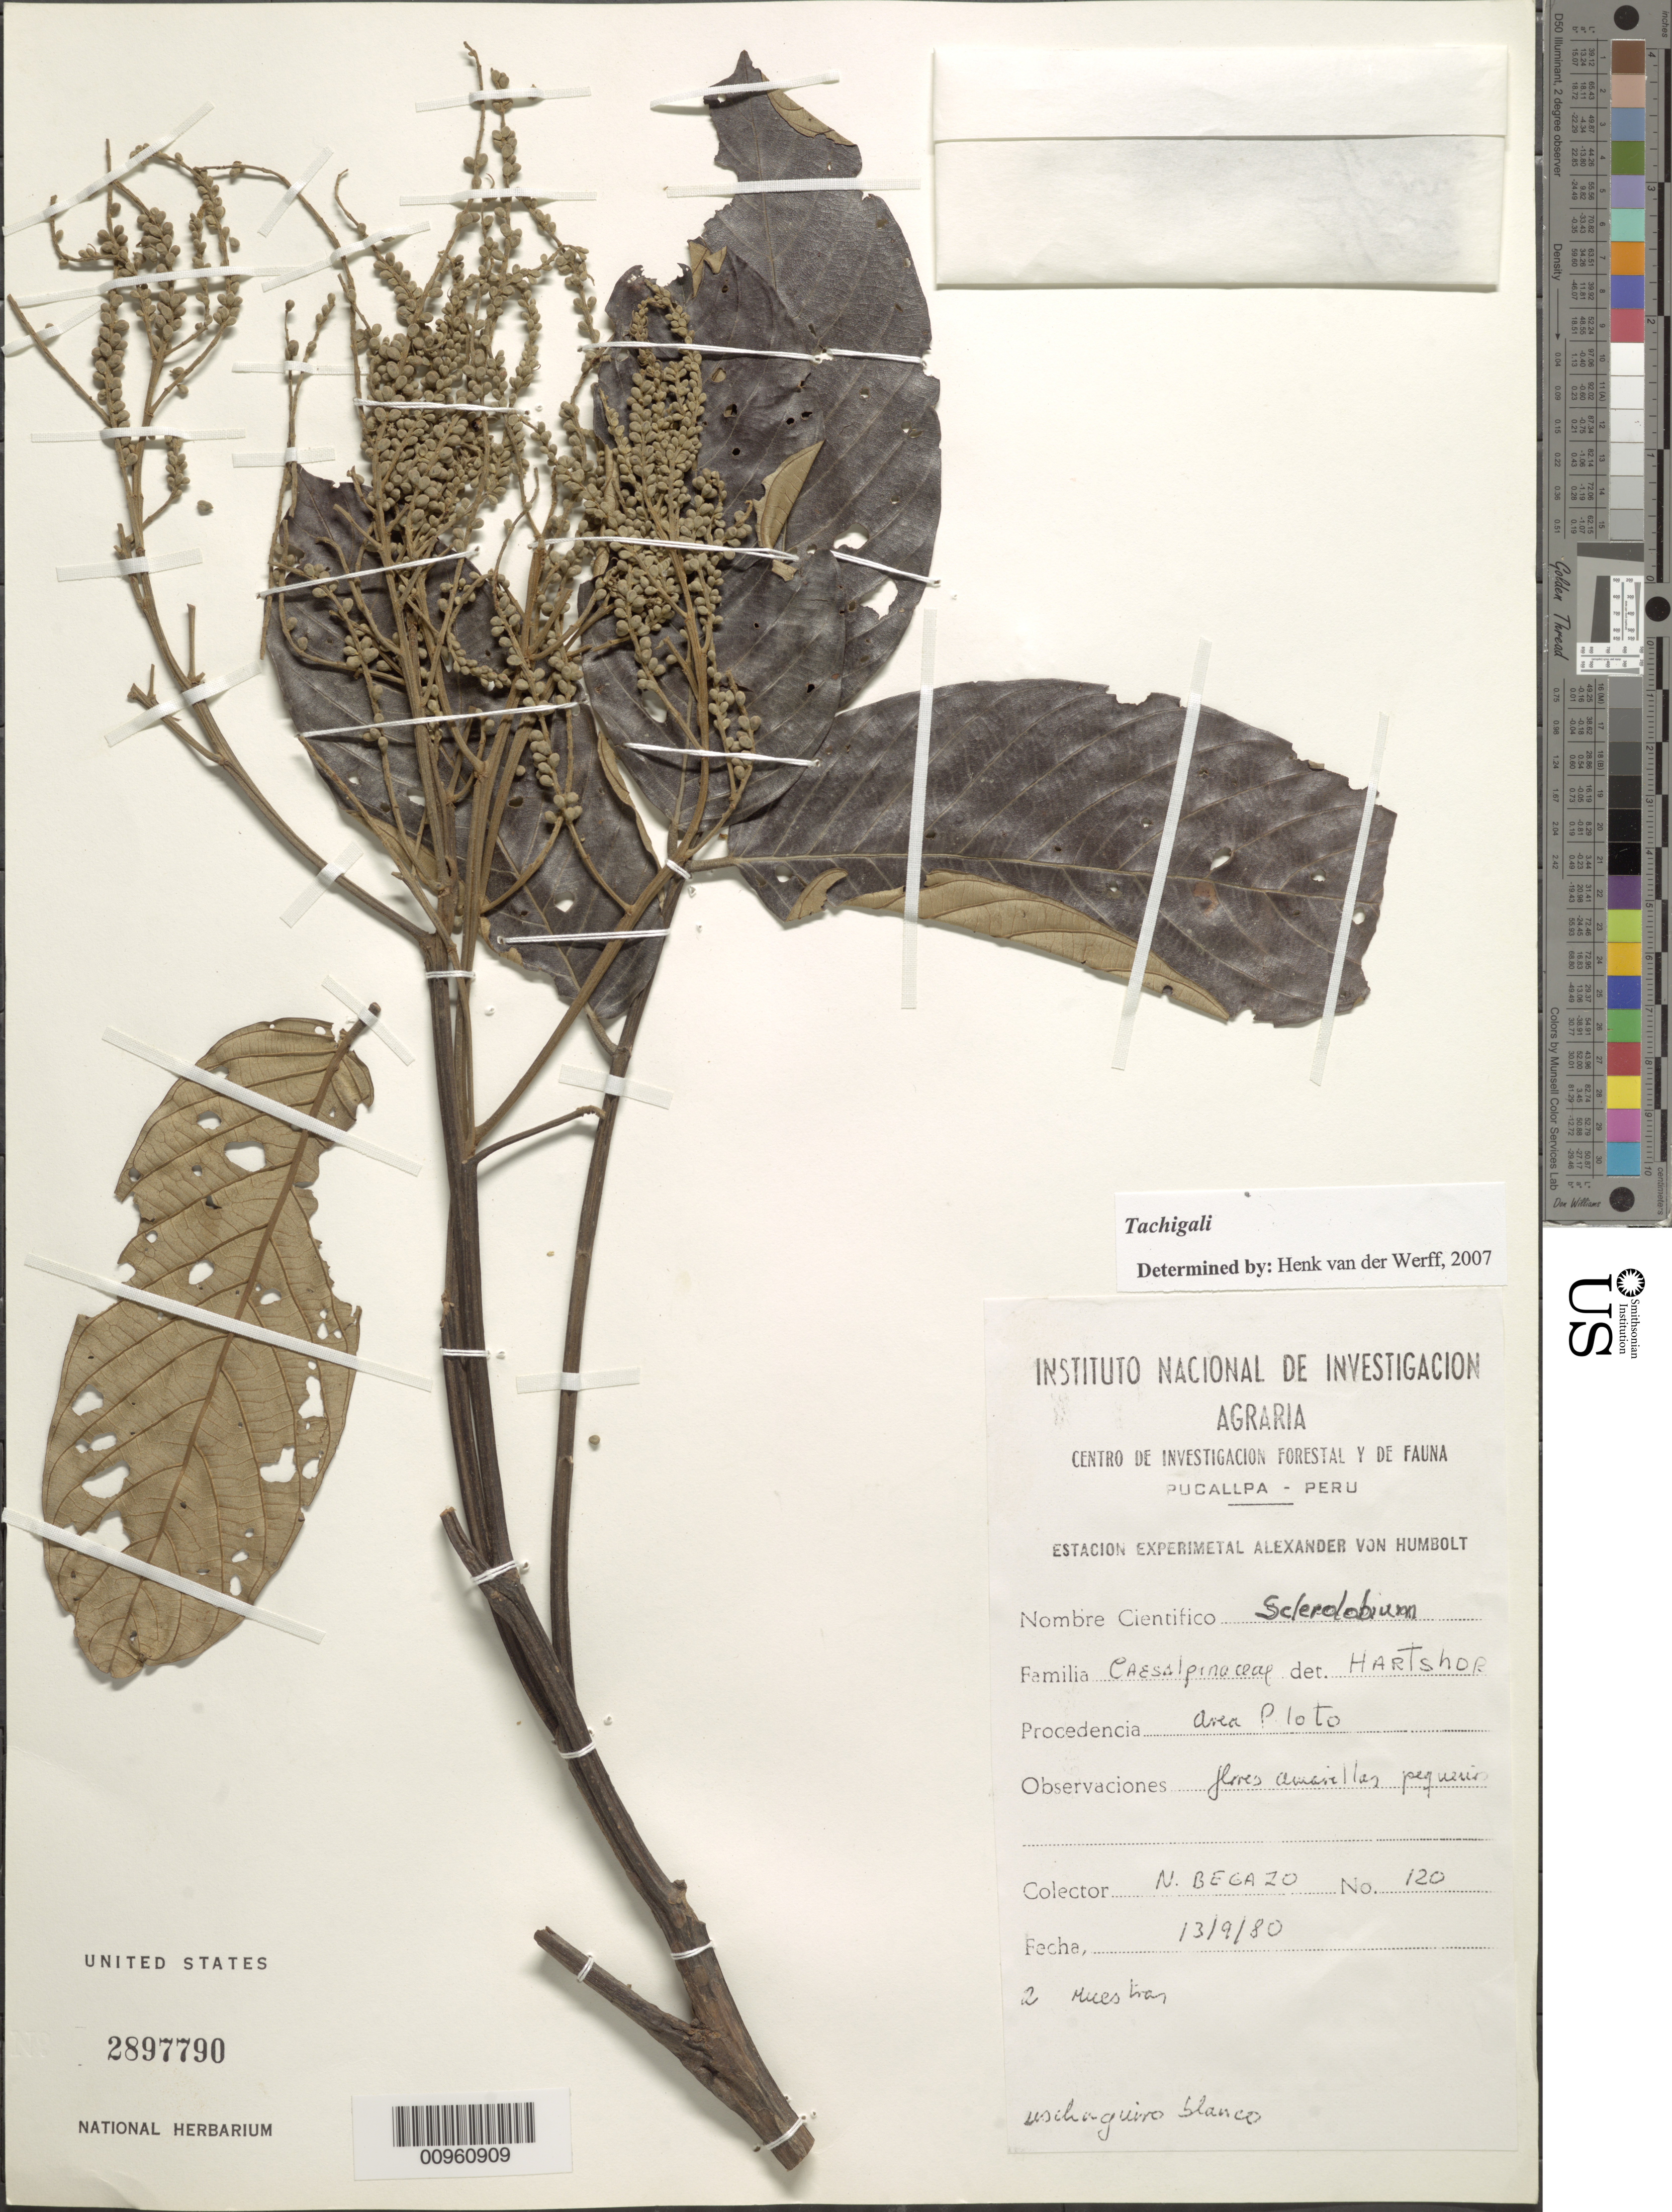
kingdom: Plantae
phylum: Tracheophyta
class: Magnoliopsida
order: Fabales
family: Fabaceae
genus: Tachigali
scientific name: Tachigali sp.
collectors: N. Begazo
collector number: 120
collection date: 1980-09-13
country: Peru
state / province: Ucayali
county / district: Coronel Portillo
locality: Area (Avea) Ploto, Pucallpa, Peru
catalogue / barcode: US 2897790